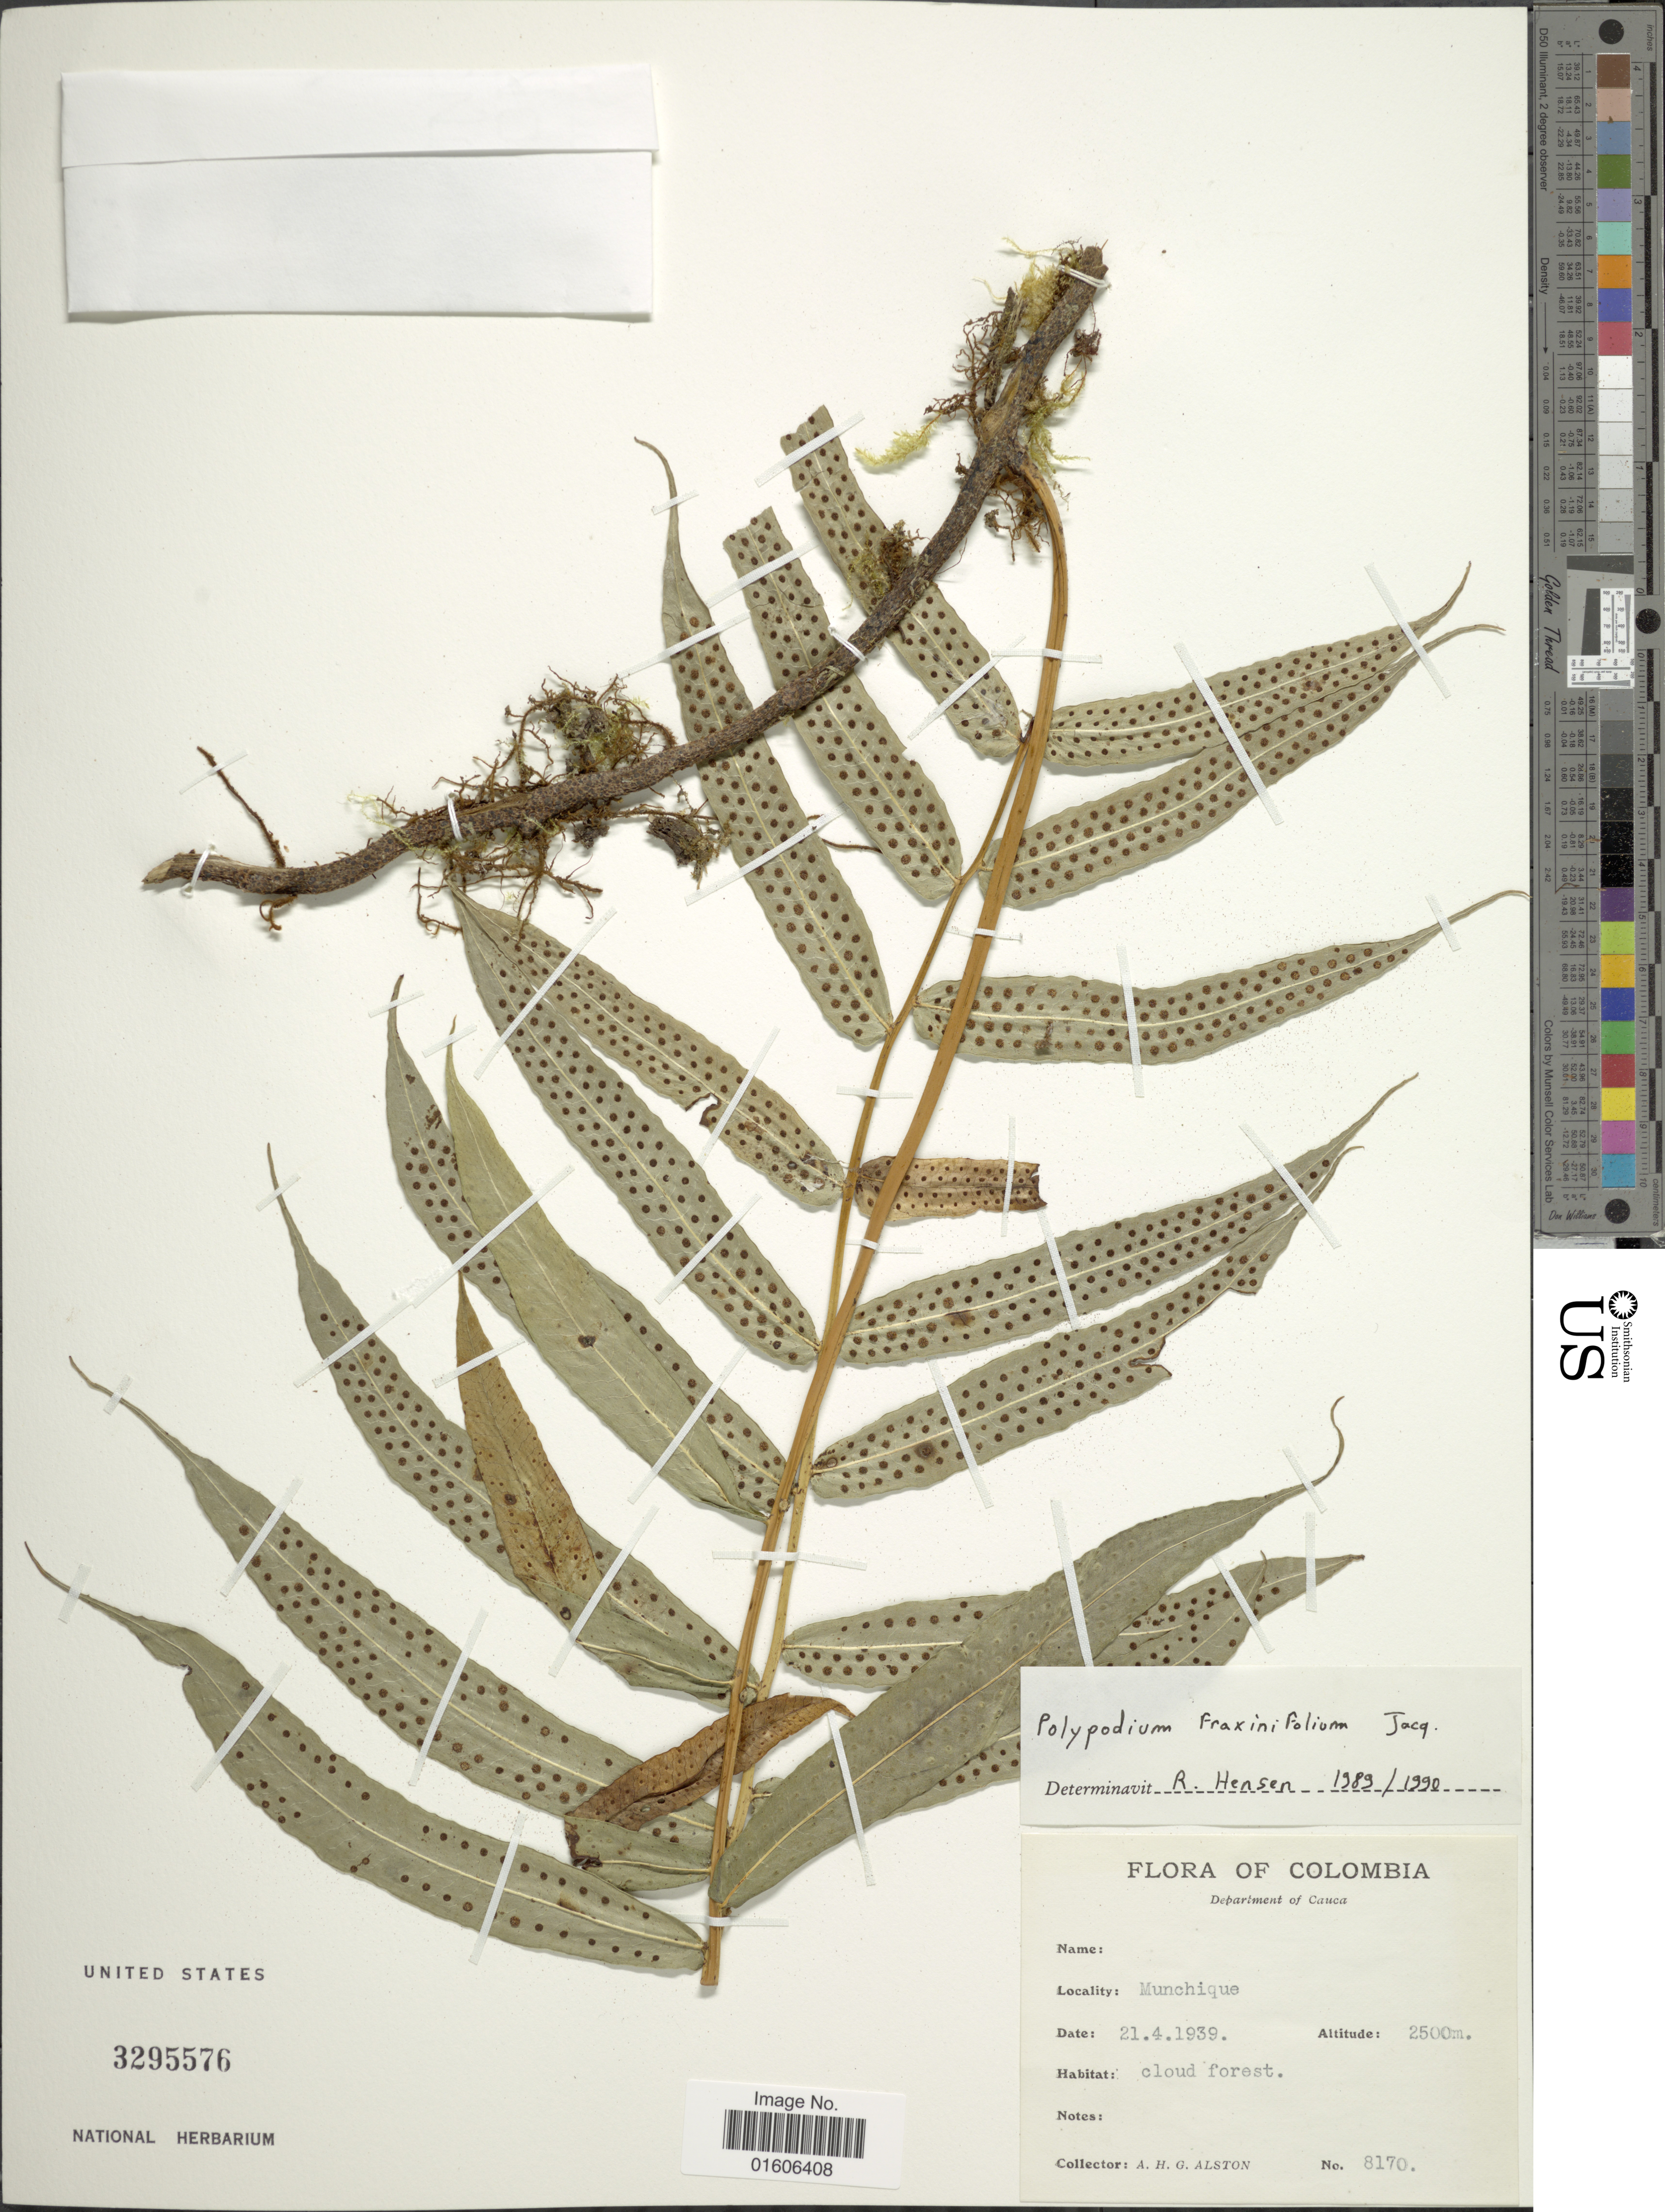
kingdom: Plantae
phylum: Tracheophyta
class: Polypodiopsida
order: Polypodiales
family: Polypodiaceae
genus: Serpocaulon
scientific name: Serpocaulon fraxinifolium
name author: (Jacq.) A.R. Sm.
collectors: A. H. Alston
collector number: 8170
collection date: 1939-04-21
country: Colombia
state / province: Cauca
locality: Department of Cauca. Munchique.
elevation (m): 2500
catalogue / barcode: US 3295576